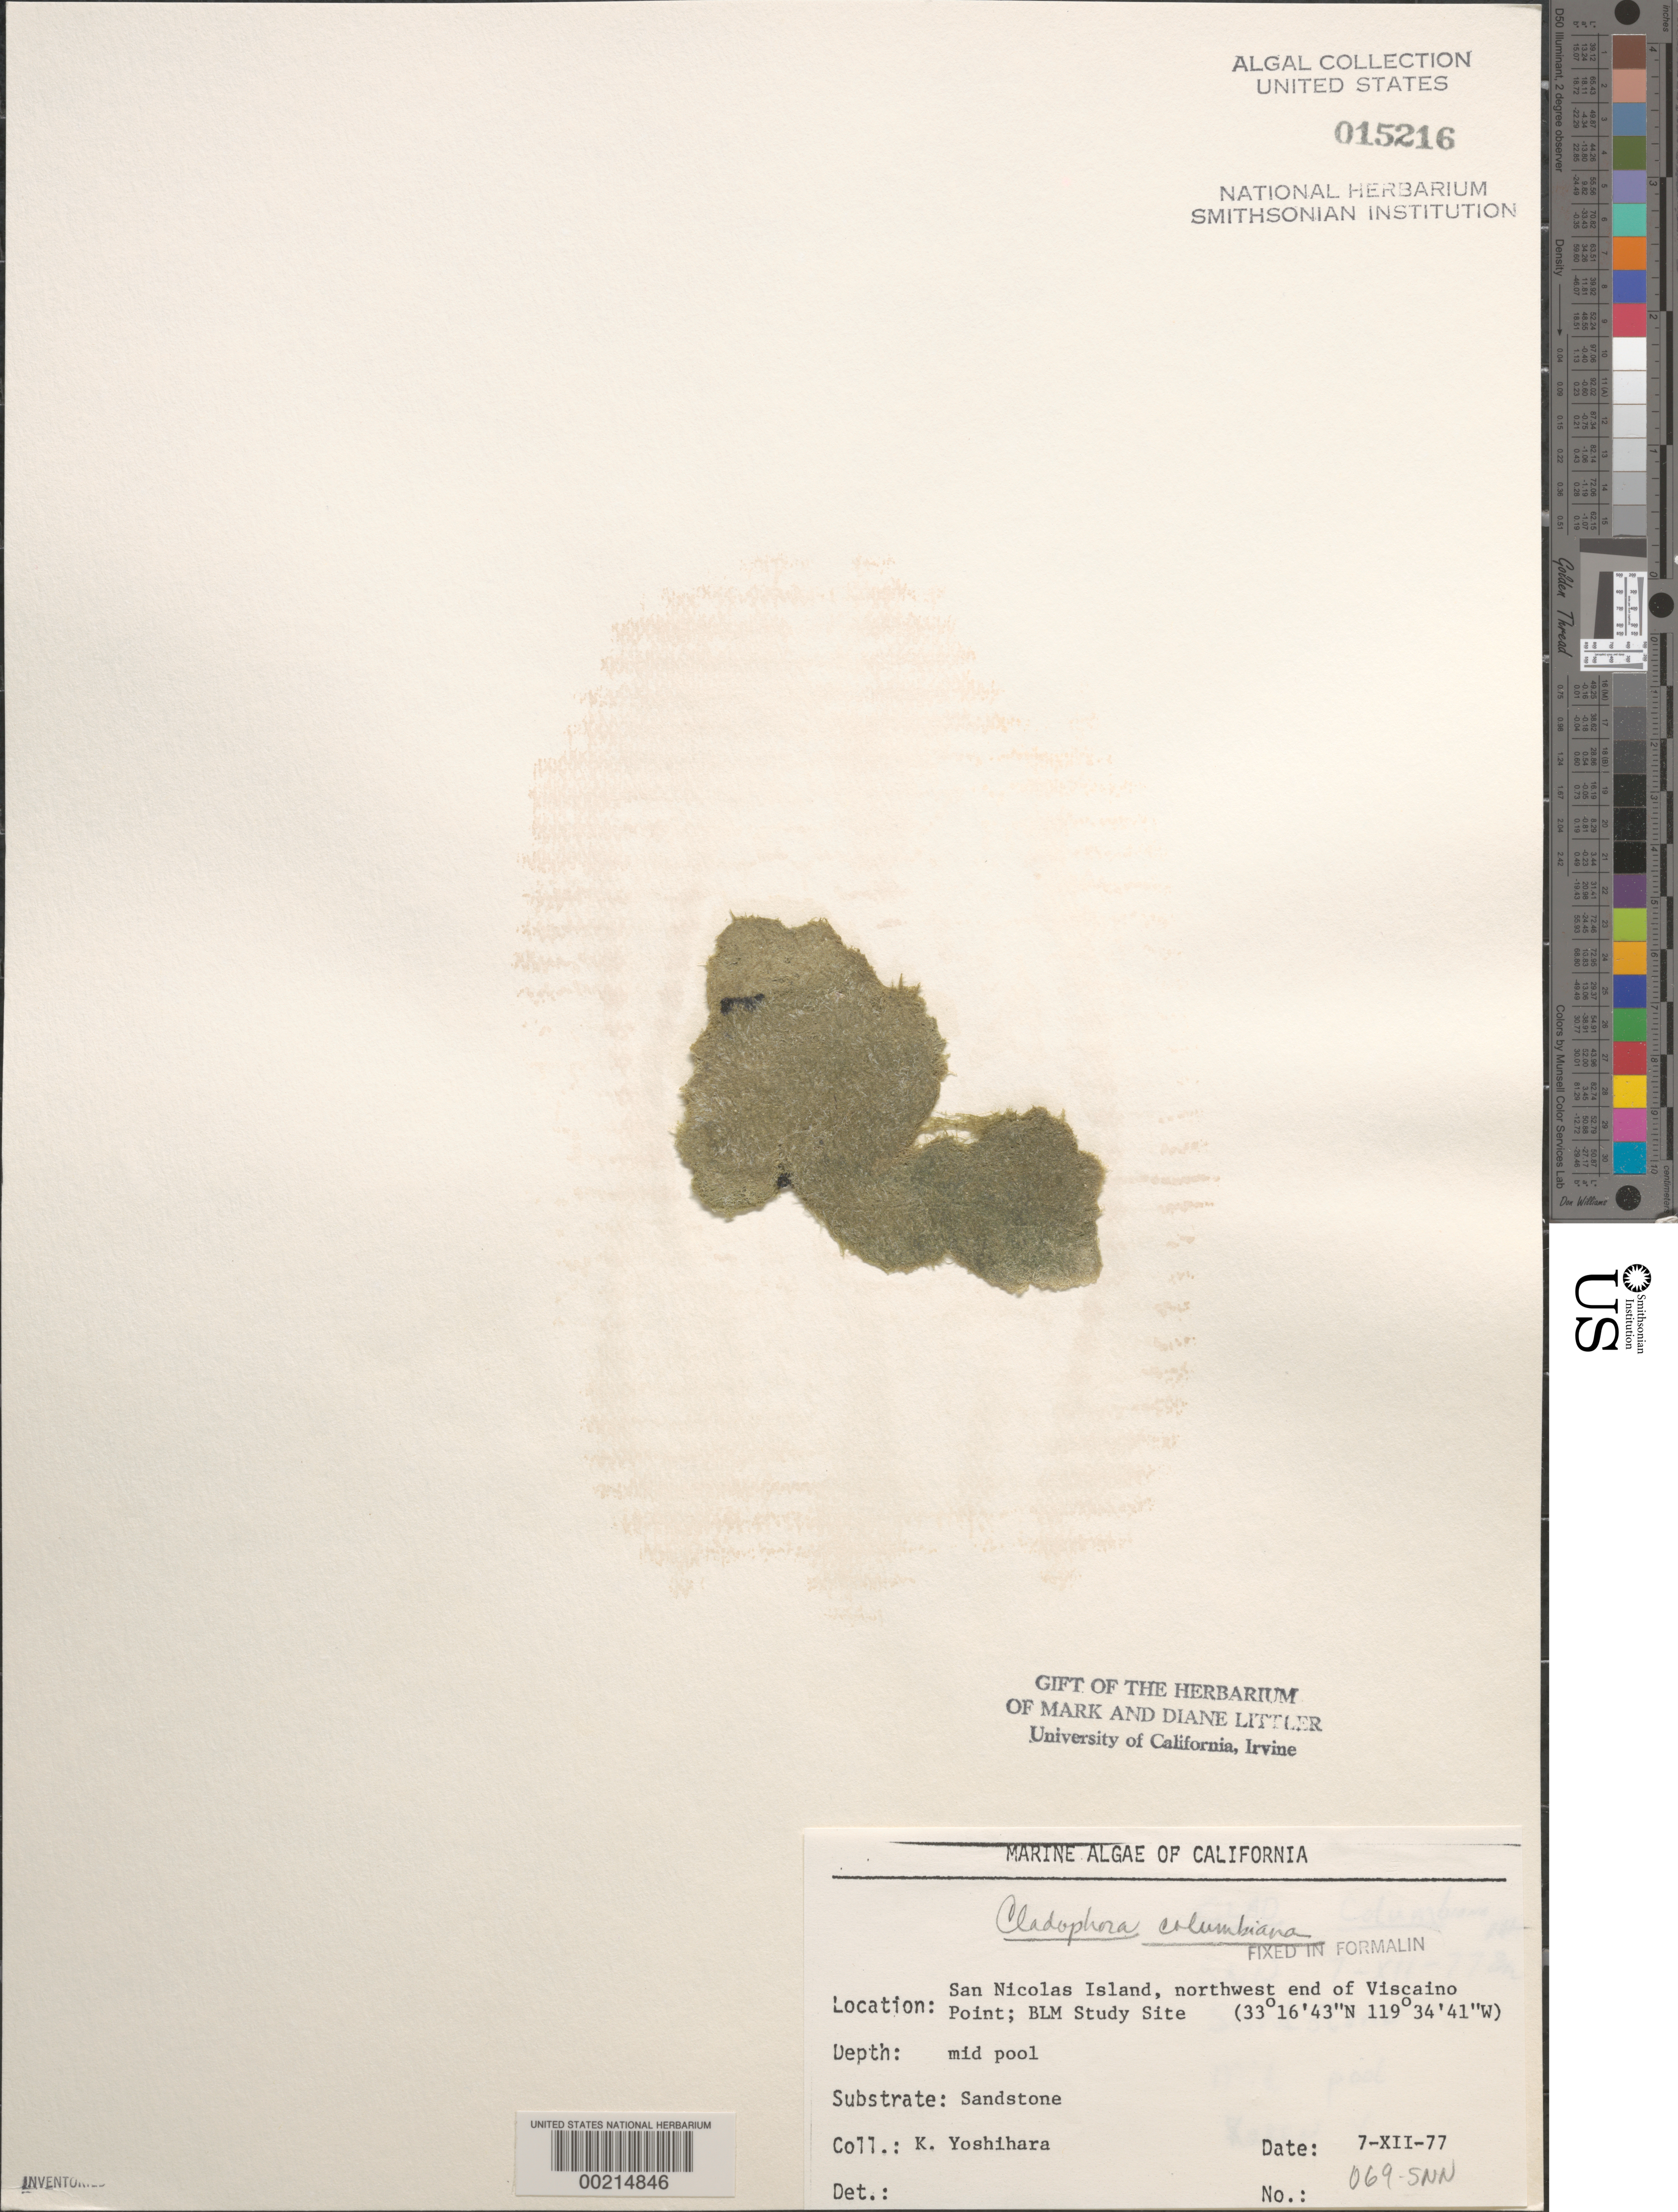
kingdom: Plantae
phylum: Chlorophyta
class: Ulvophyceae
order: Cladophorales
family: Cladophoraceae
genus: Cladophora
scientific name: Cladophora columbiana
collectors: K. Yoshihara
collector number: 069-snn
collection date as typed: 07 Dec 1977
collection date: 1977-12-07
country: United States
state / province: California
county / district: Ventura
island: San Nicolas Island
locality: Viscaino Point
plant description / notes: BLM-SOCALBIGHT Rocky Intertidal Survey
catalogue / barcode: US 15216